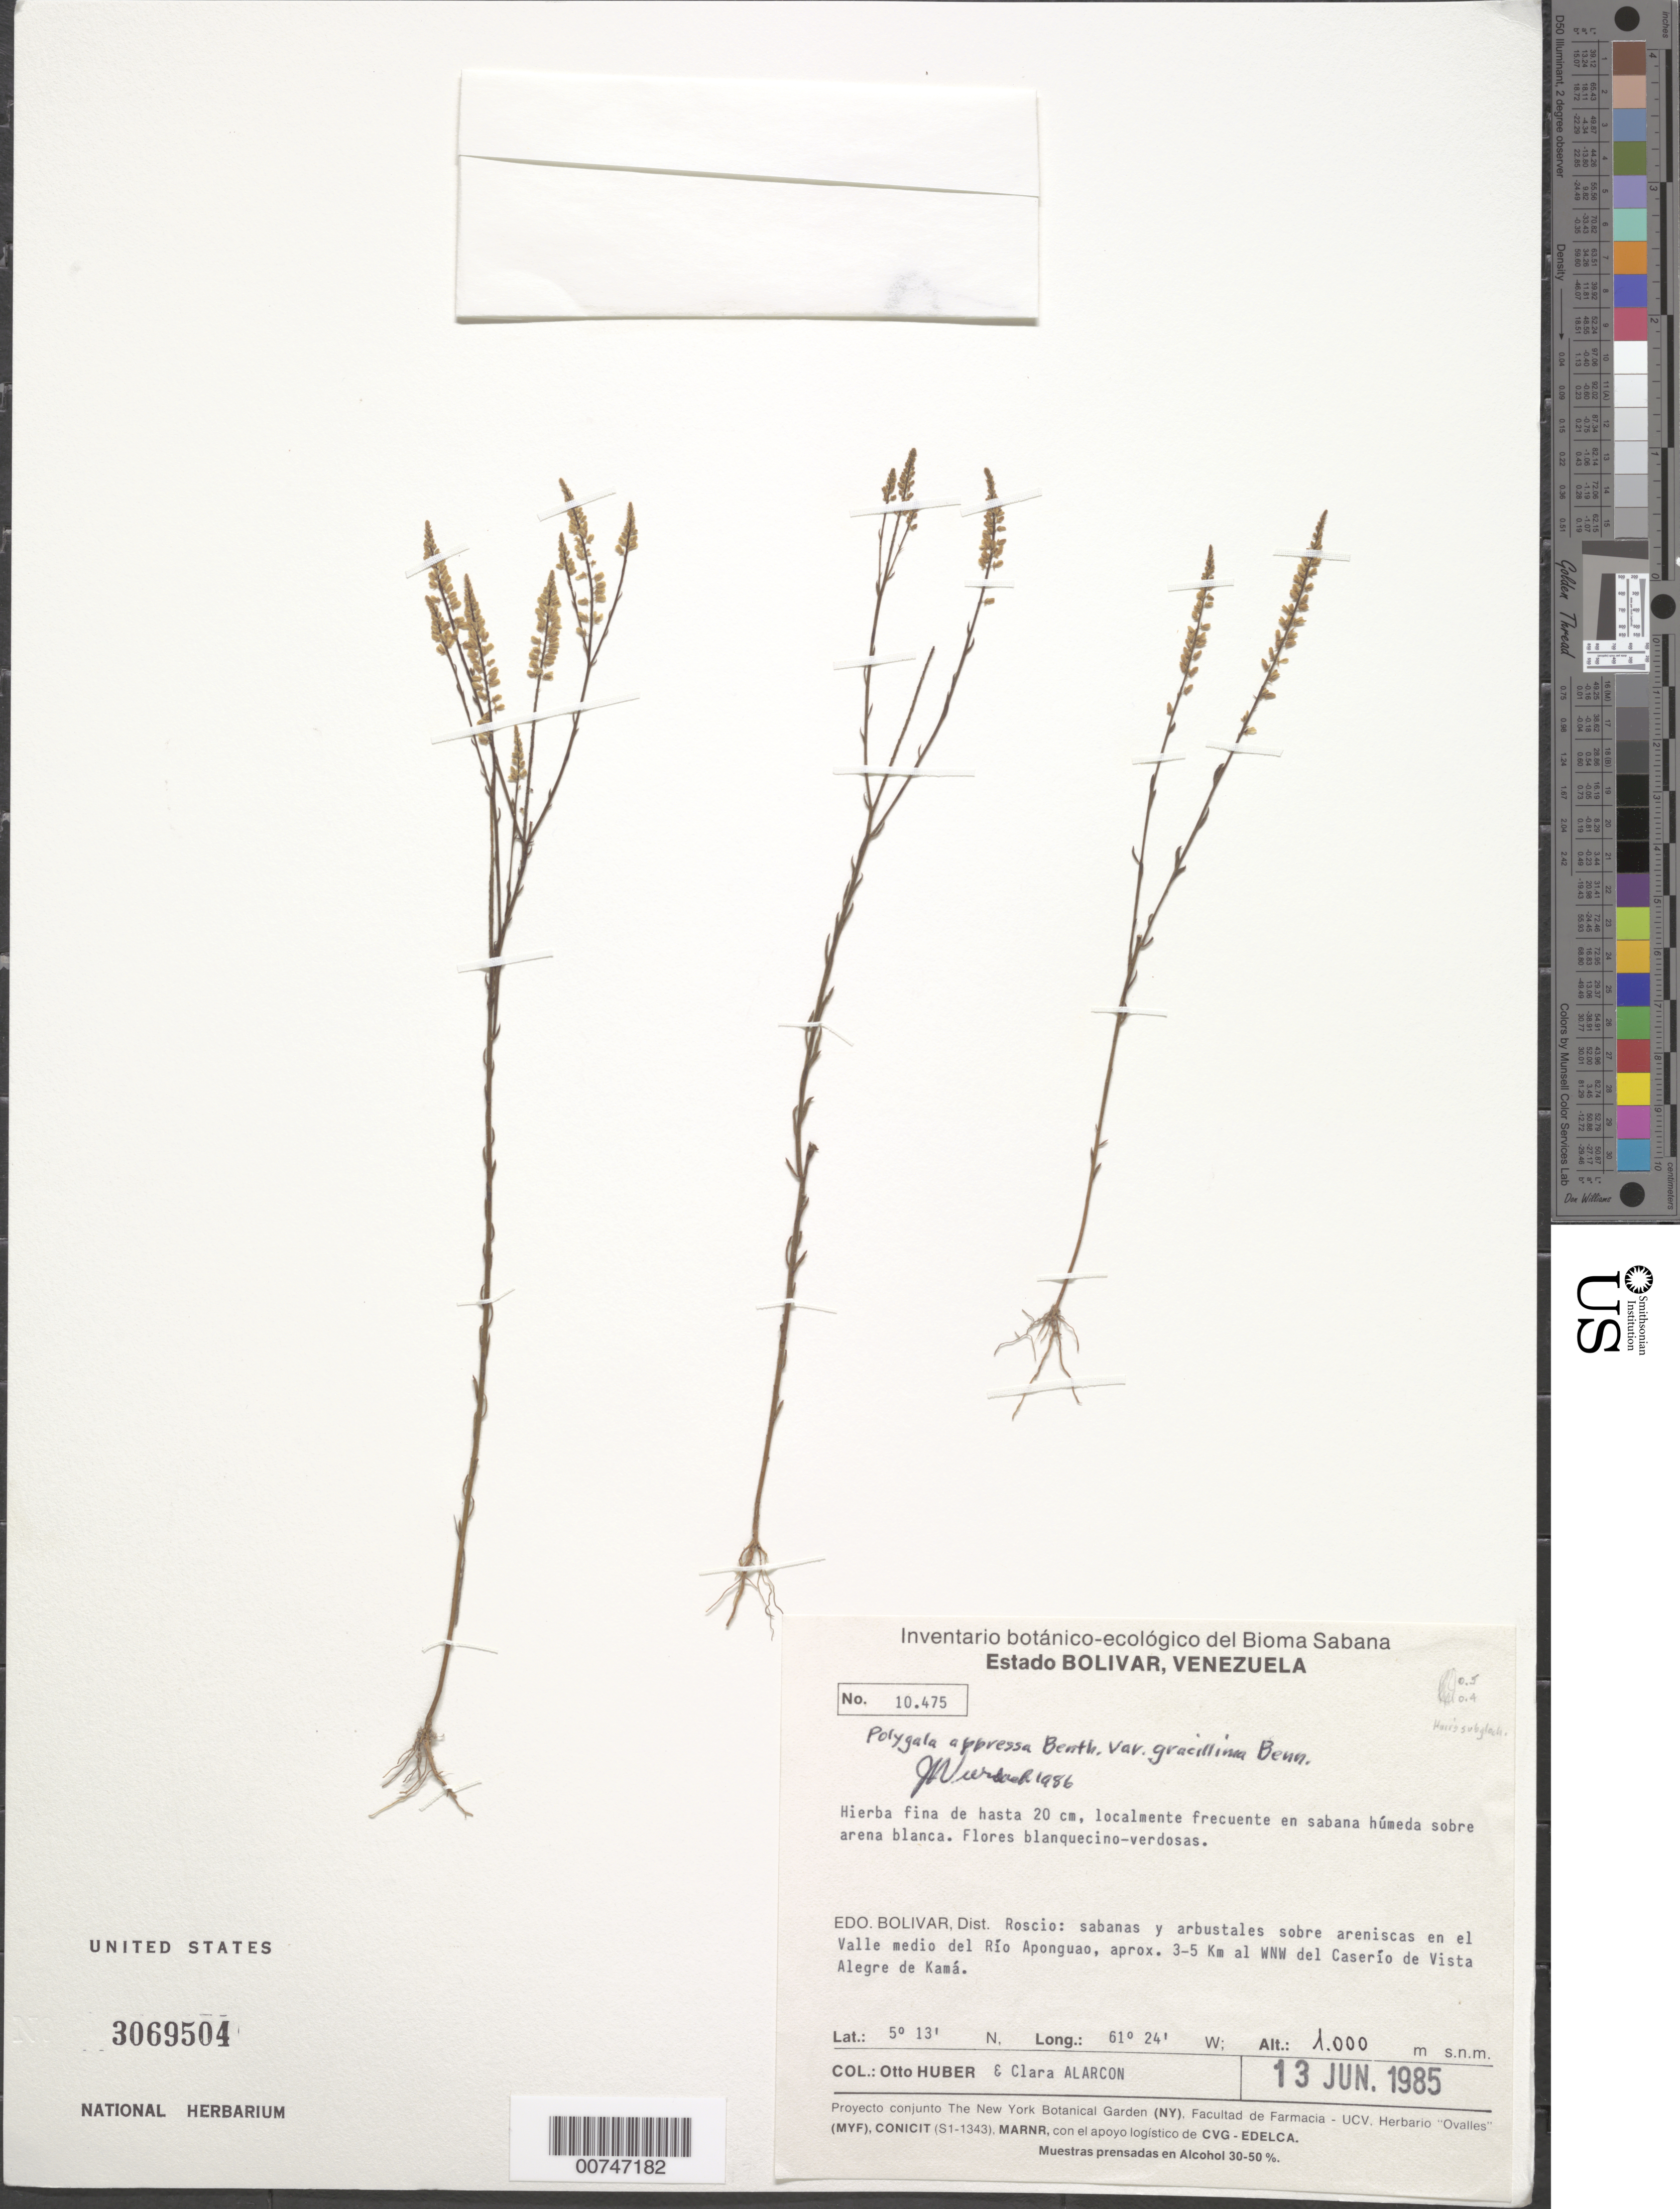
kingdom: Plantae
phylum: Tracheophyta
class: Magnoliopsida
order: Fabales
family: Polygalaceae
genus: Polygala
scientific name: Polygala appressa var. gracillima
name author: (S. Watson) A.W. Benn.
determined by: Wurdack, John J., (US), US (UNITED STATES)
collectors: O. Huber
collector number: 10475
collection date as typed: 13-Jun-85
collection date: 1985-06-13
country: Venezuela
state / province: Bolívar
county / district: Roscio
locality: Río Aponguao valley, 3-5 km WNW of Caserío de Vista Alegre de Kamá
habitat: Sabana húmeda sobre arena blanca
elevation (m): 1000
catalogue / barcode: US 3069504